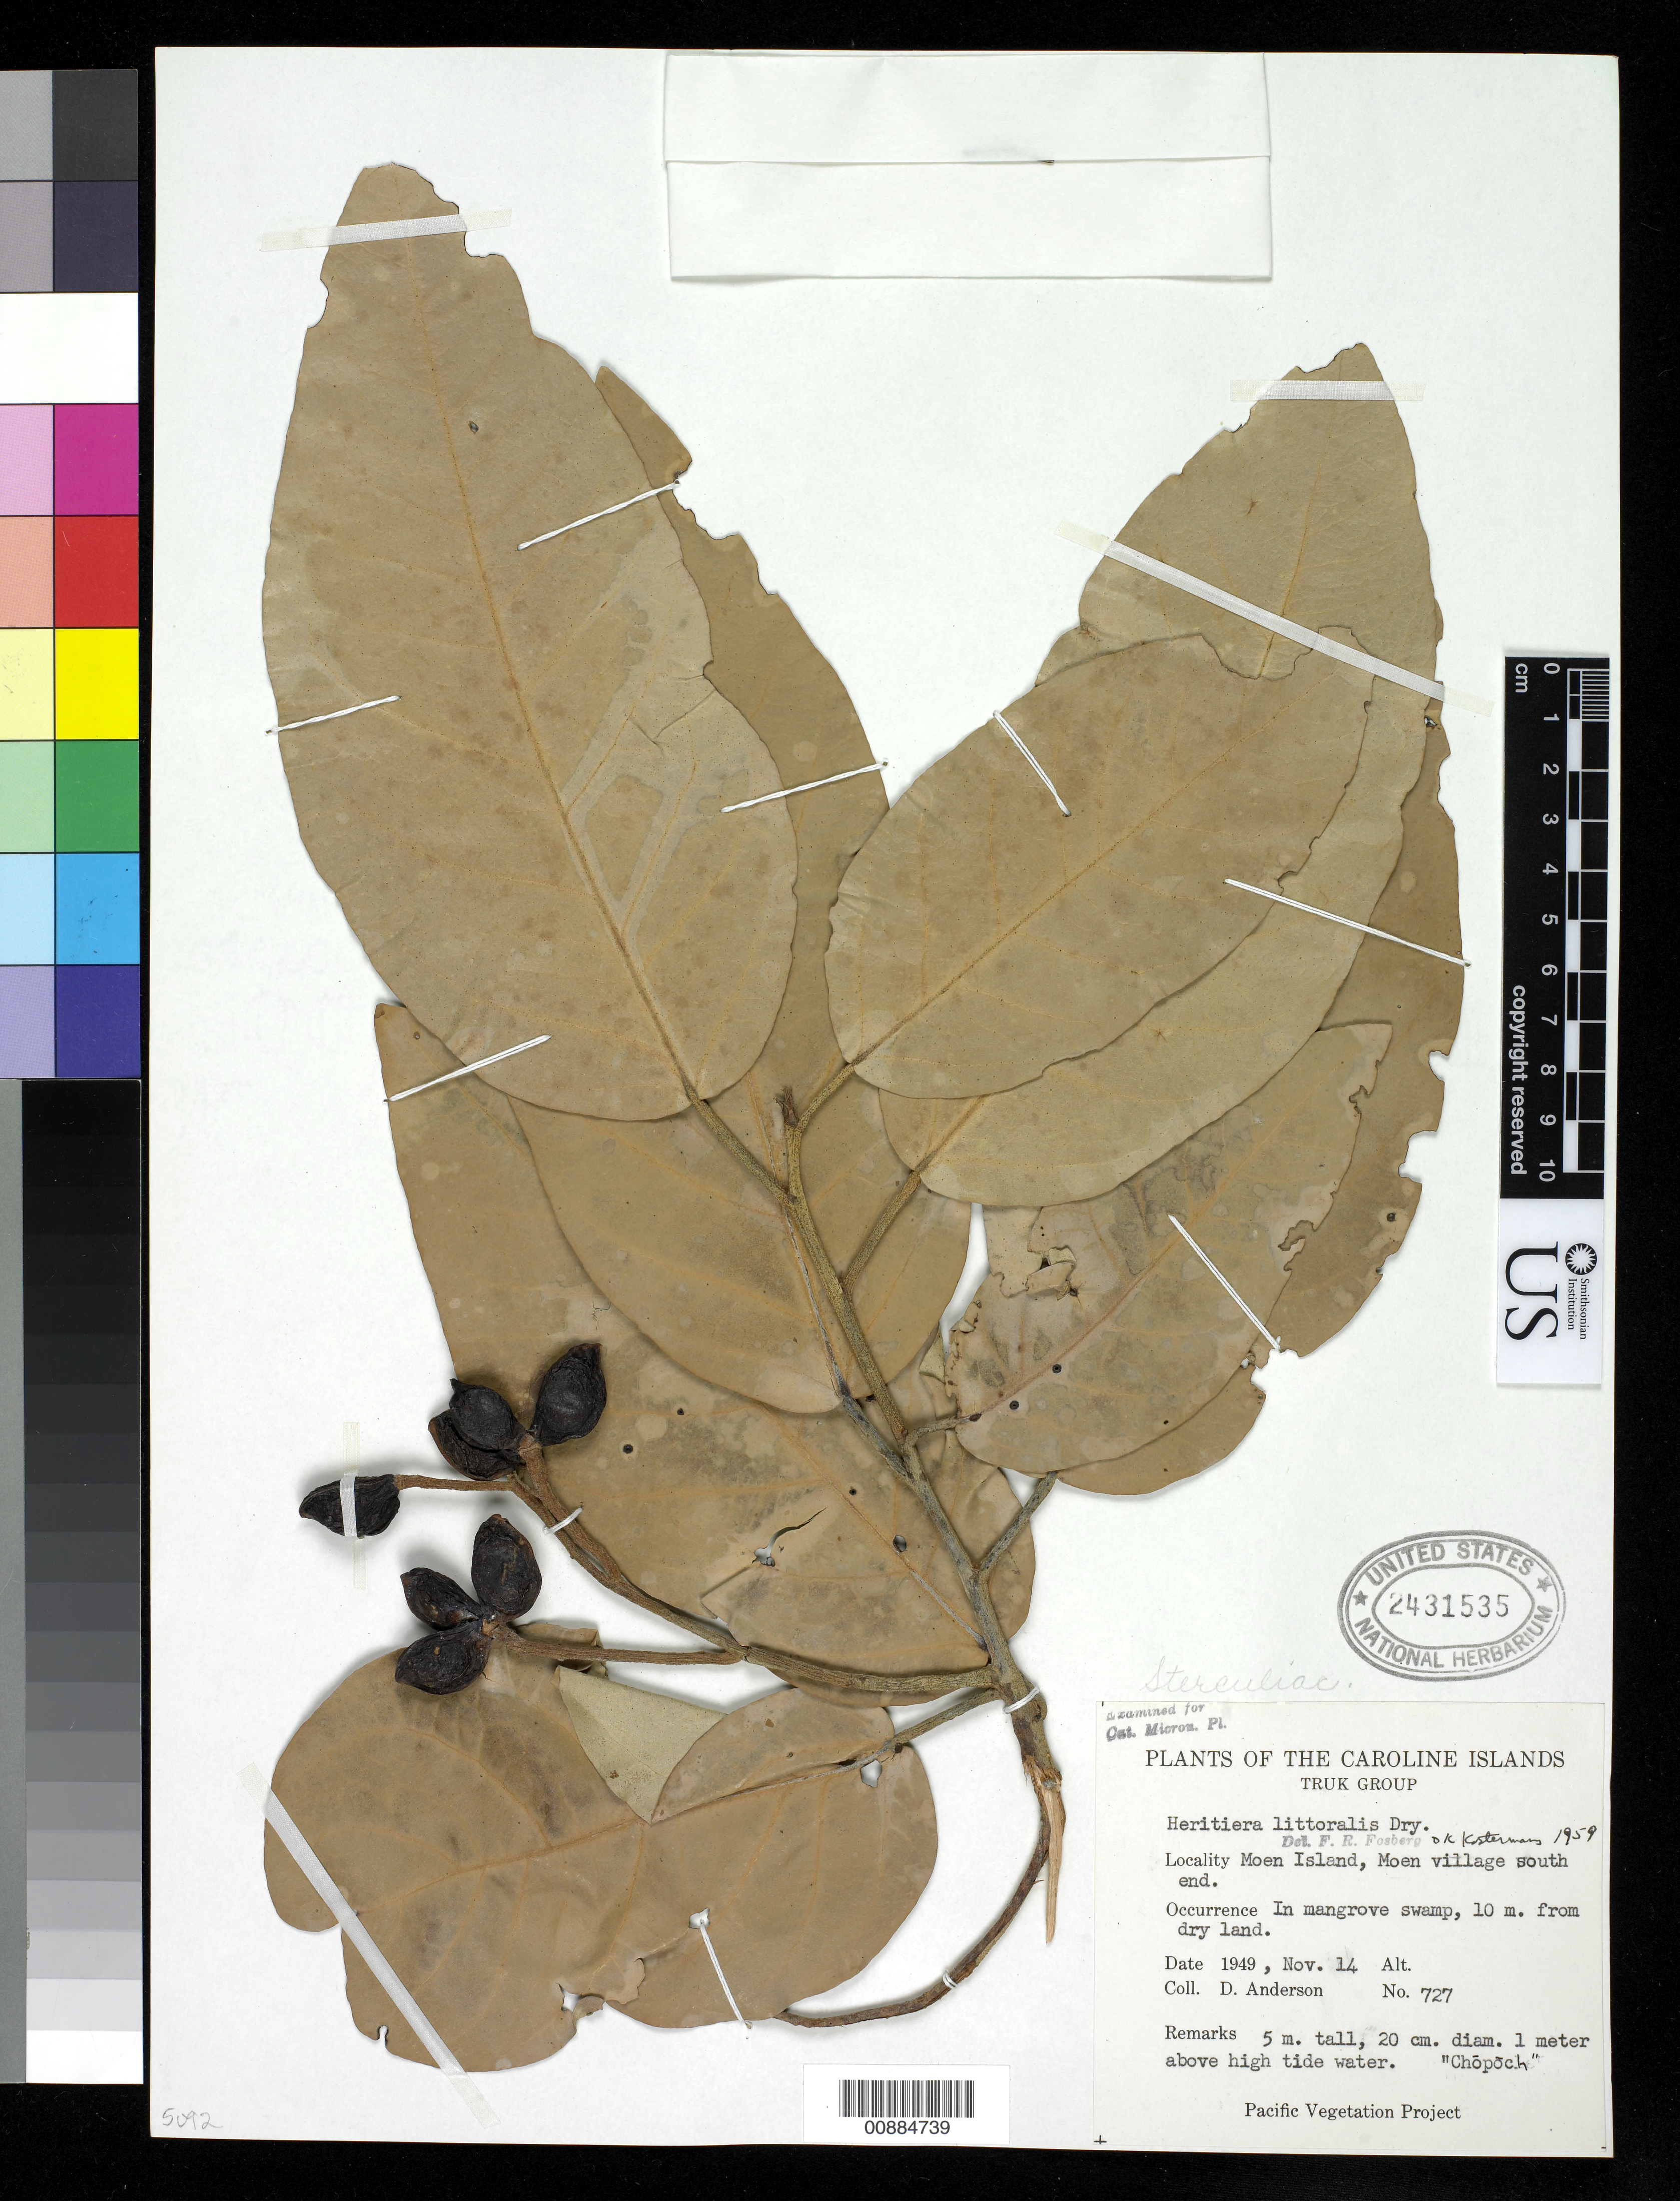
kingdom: Plantae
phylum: Tracheophyta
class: Magnoliopsida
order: Malvales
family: Malvaceae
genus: Heritiera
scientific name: Heritiera littoralis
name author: Aiton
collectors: D. Anderson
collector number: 727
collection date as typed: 14 Nov 1949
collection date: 1949-11-14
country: Micronesia, Federated States of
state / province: Truk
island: Moen [Wono]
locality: Moen village, south end.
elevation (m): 1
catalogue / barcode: US 2431535